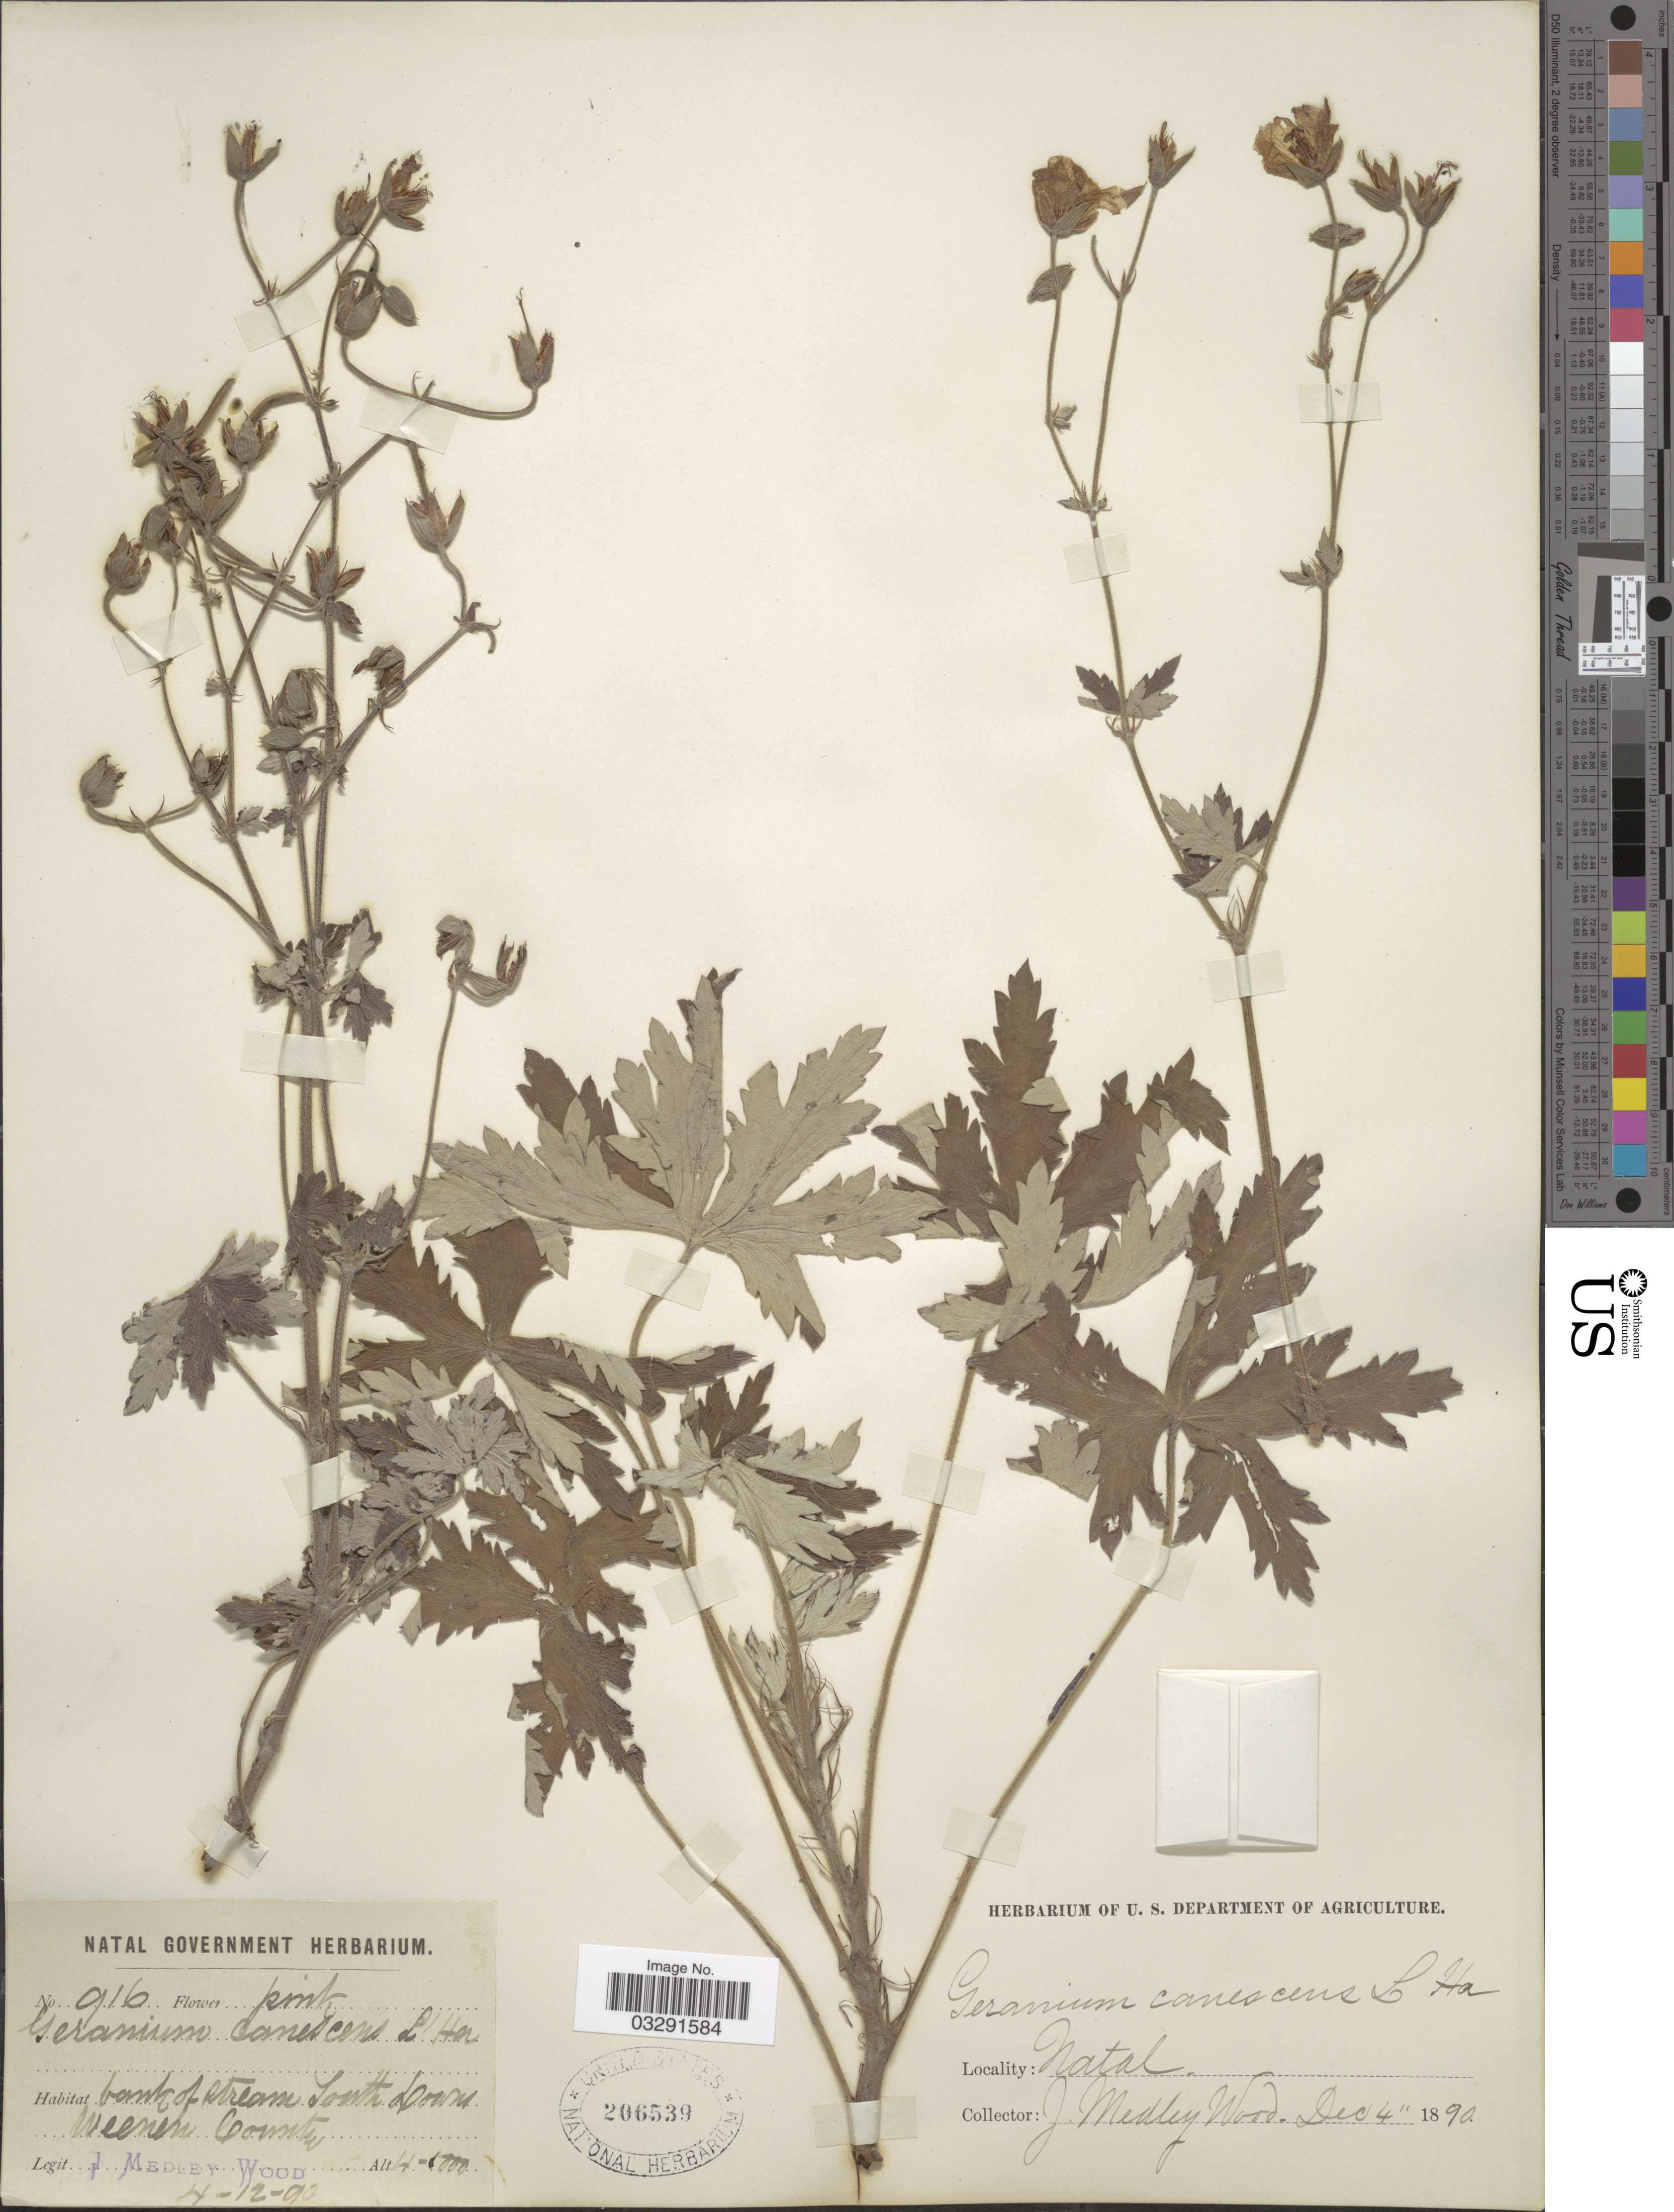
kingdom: Plantae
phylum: Tracheophyta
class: Magnoliopsida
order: Geraniales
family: Geraniaceae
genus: Geranium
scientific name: Geranium lanuginosum R. Knuth, nom. illeg.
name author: R. Knuth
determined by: Aedo, C.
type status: Isolectotype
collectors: J. Medley Wood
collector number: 916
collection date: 1890-12-04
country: South Africa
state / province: KwaZulu-Natal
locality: Natal. Bank of stream South Downs Weenen County.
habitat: bank of stream.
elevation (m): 1219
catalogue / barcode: US 206539